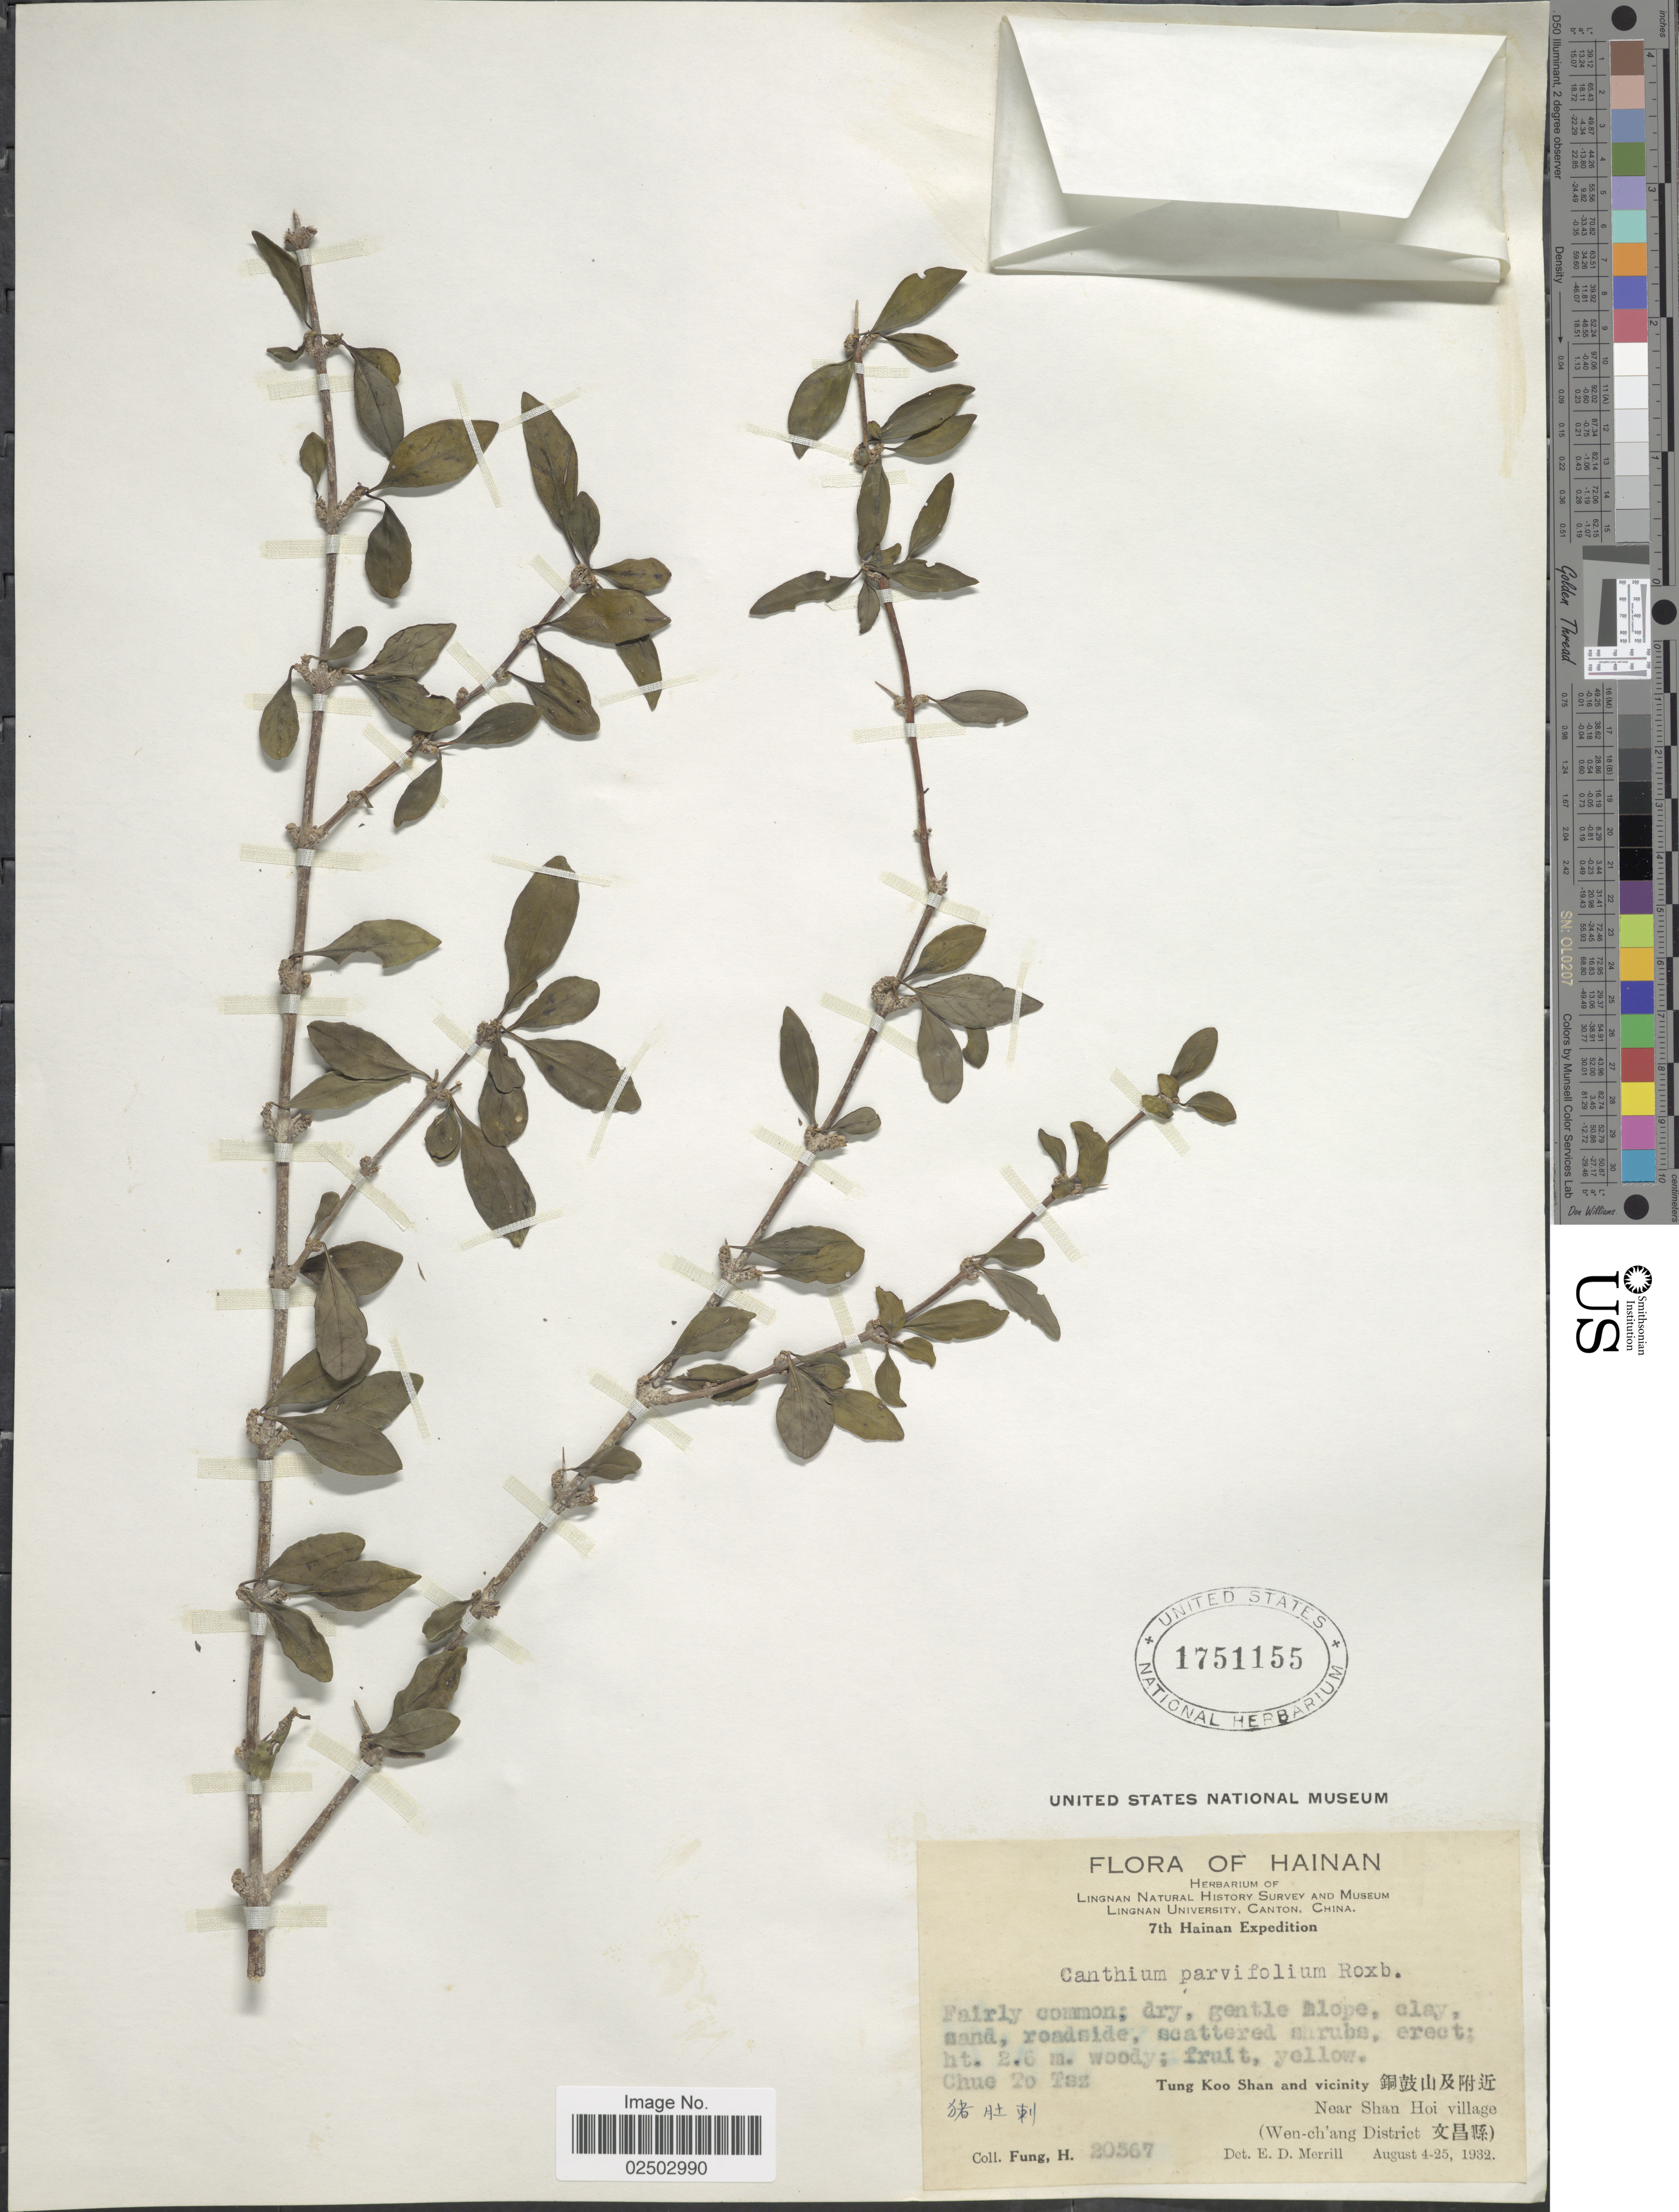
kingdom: Plantae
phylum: Tracheophyta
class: Magnoliopsida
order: Gentianales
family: Rubiaceae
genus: Canthium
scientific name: Canthium parvifolium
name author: Roxb.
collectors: H. Fung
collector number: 20367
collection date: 1932-08-04/1932-08-25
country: China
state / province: Hainan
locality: Roadside, Chue To Taz, Tung Koo Shan and vicinity, near Shan Hoi Village, (Wen-ch'ang District)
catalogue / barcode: US 1751155